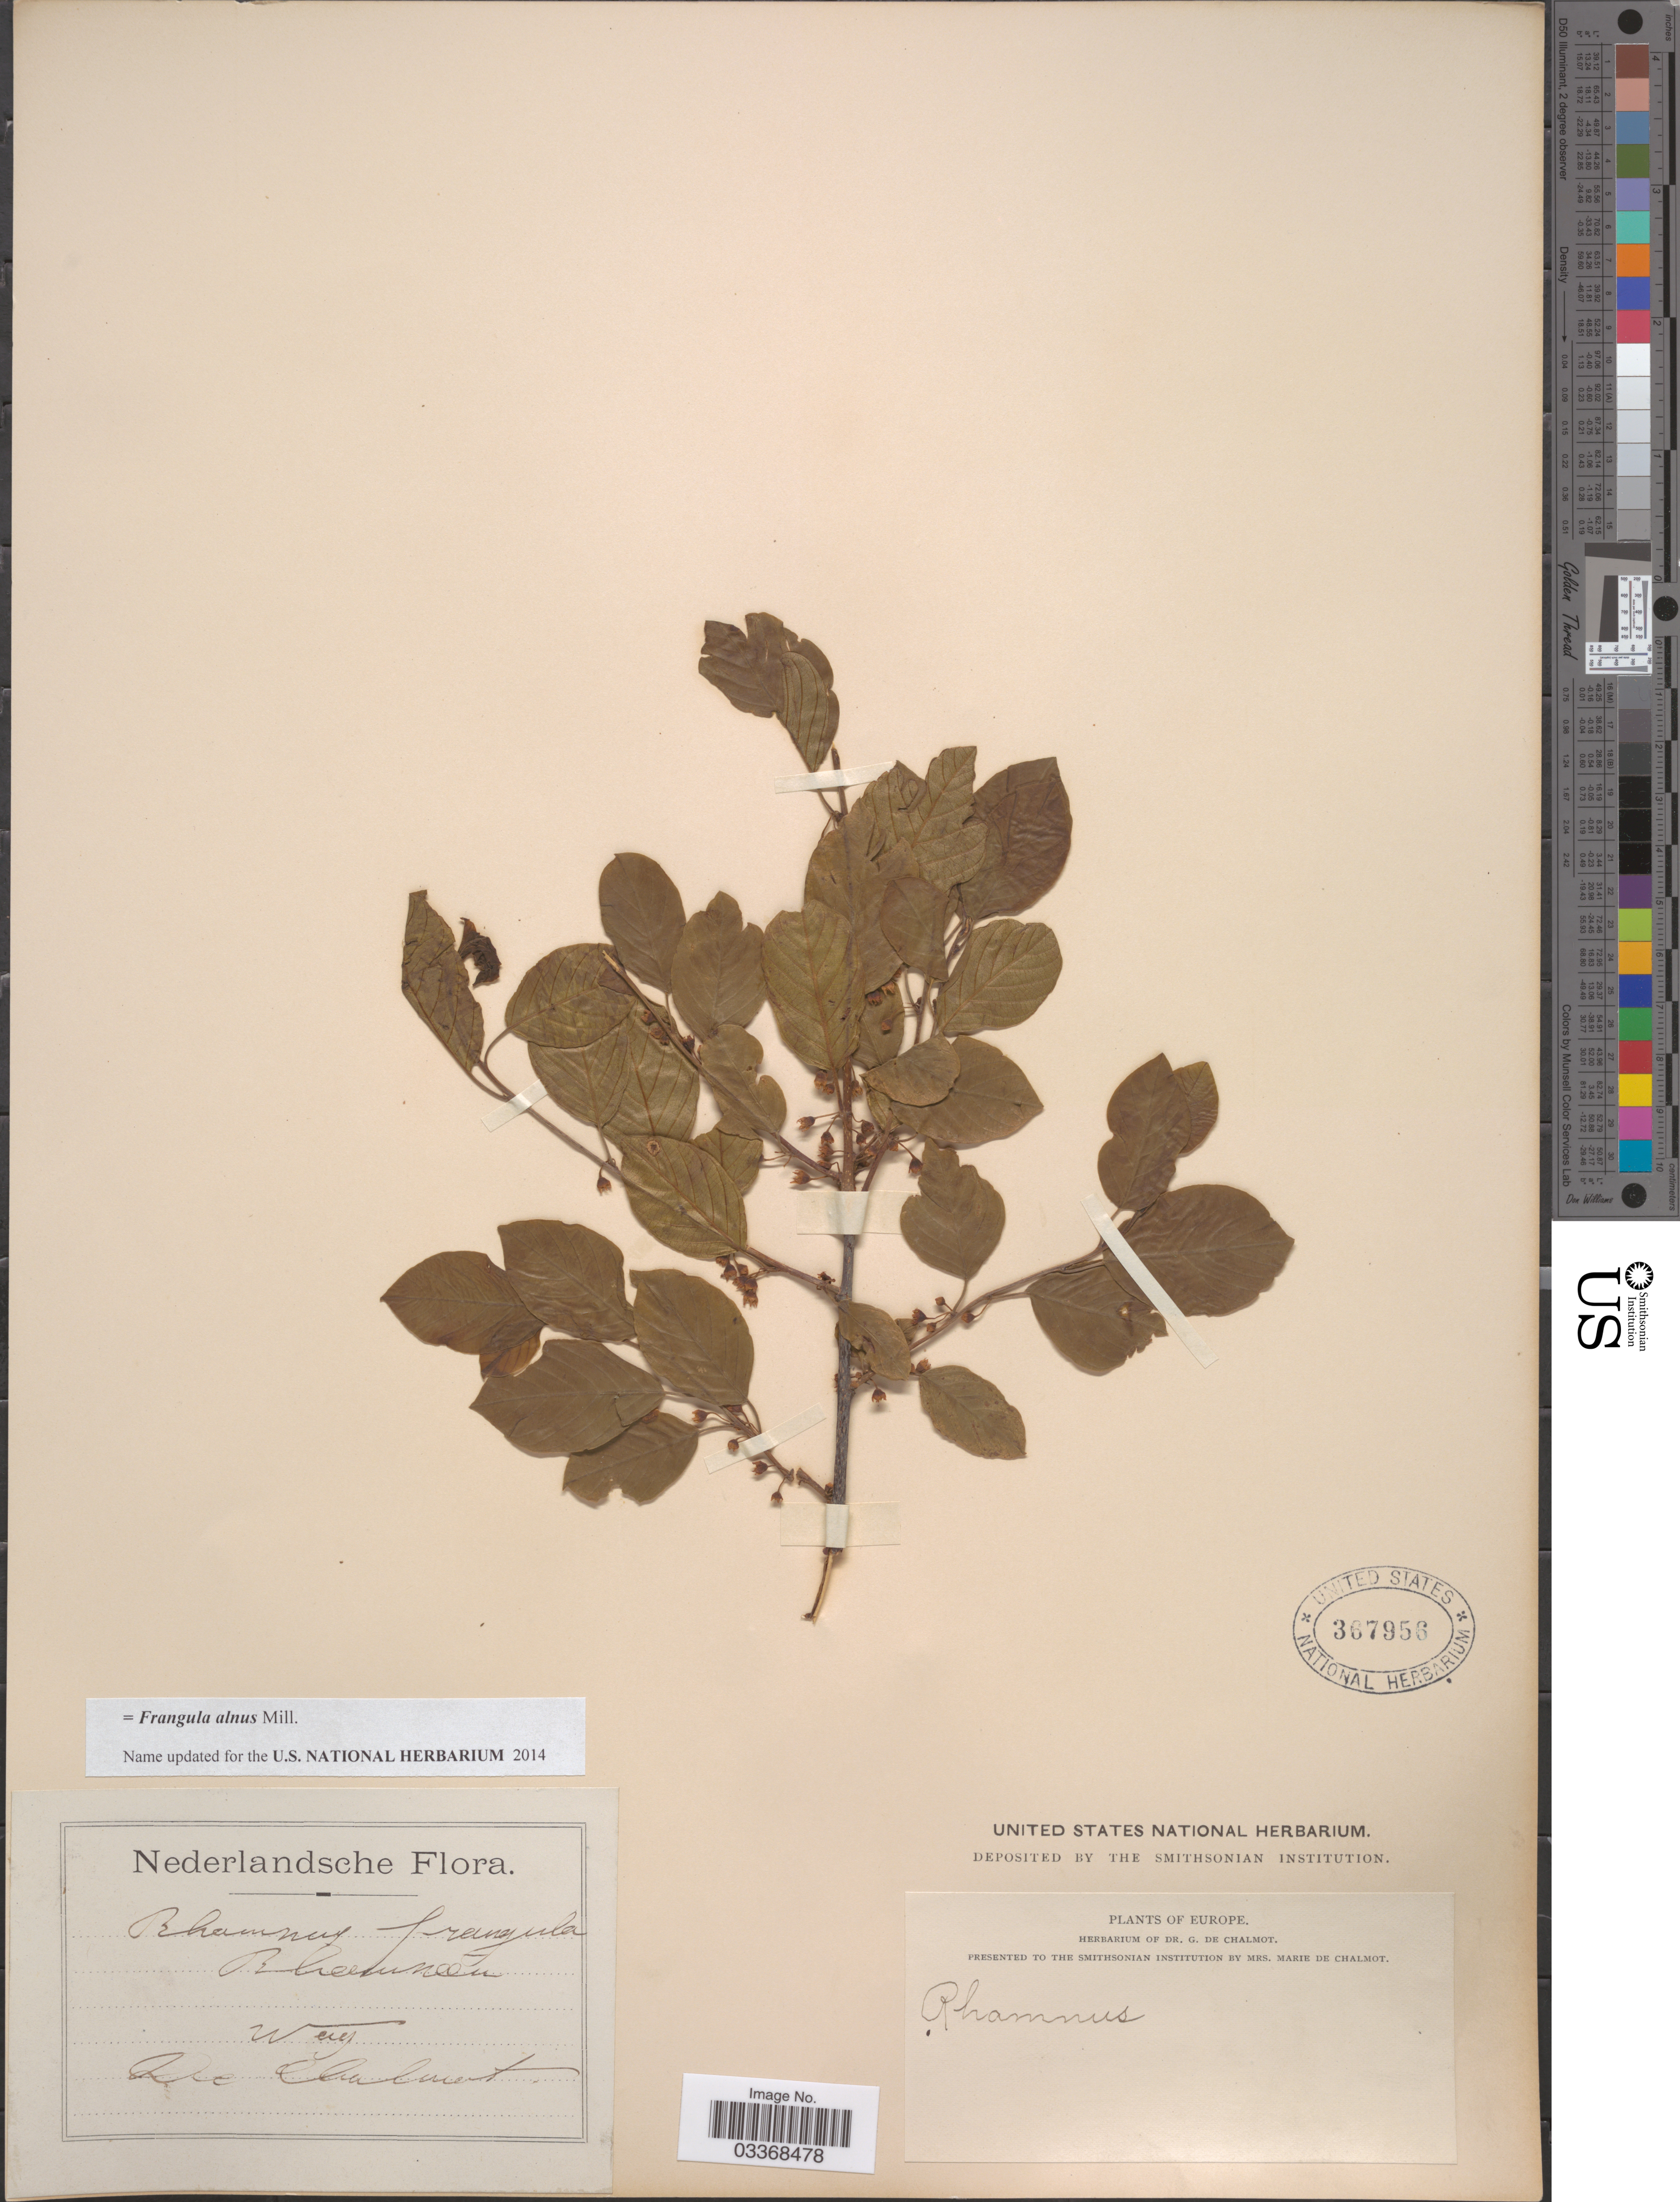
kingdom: Plantae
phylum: Tracheophyta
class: Magnoliopsida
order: Rosales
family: Rhamnaceae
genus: Frangula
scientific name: Frangula alnus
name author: Mill.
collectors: G. de Chalmot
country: Netherlands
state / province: Gelderland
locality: Wag.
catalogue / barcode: US 367956